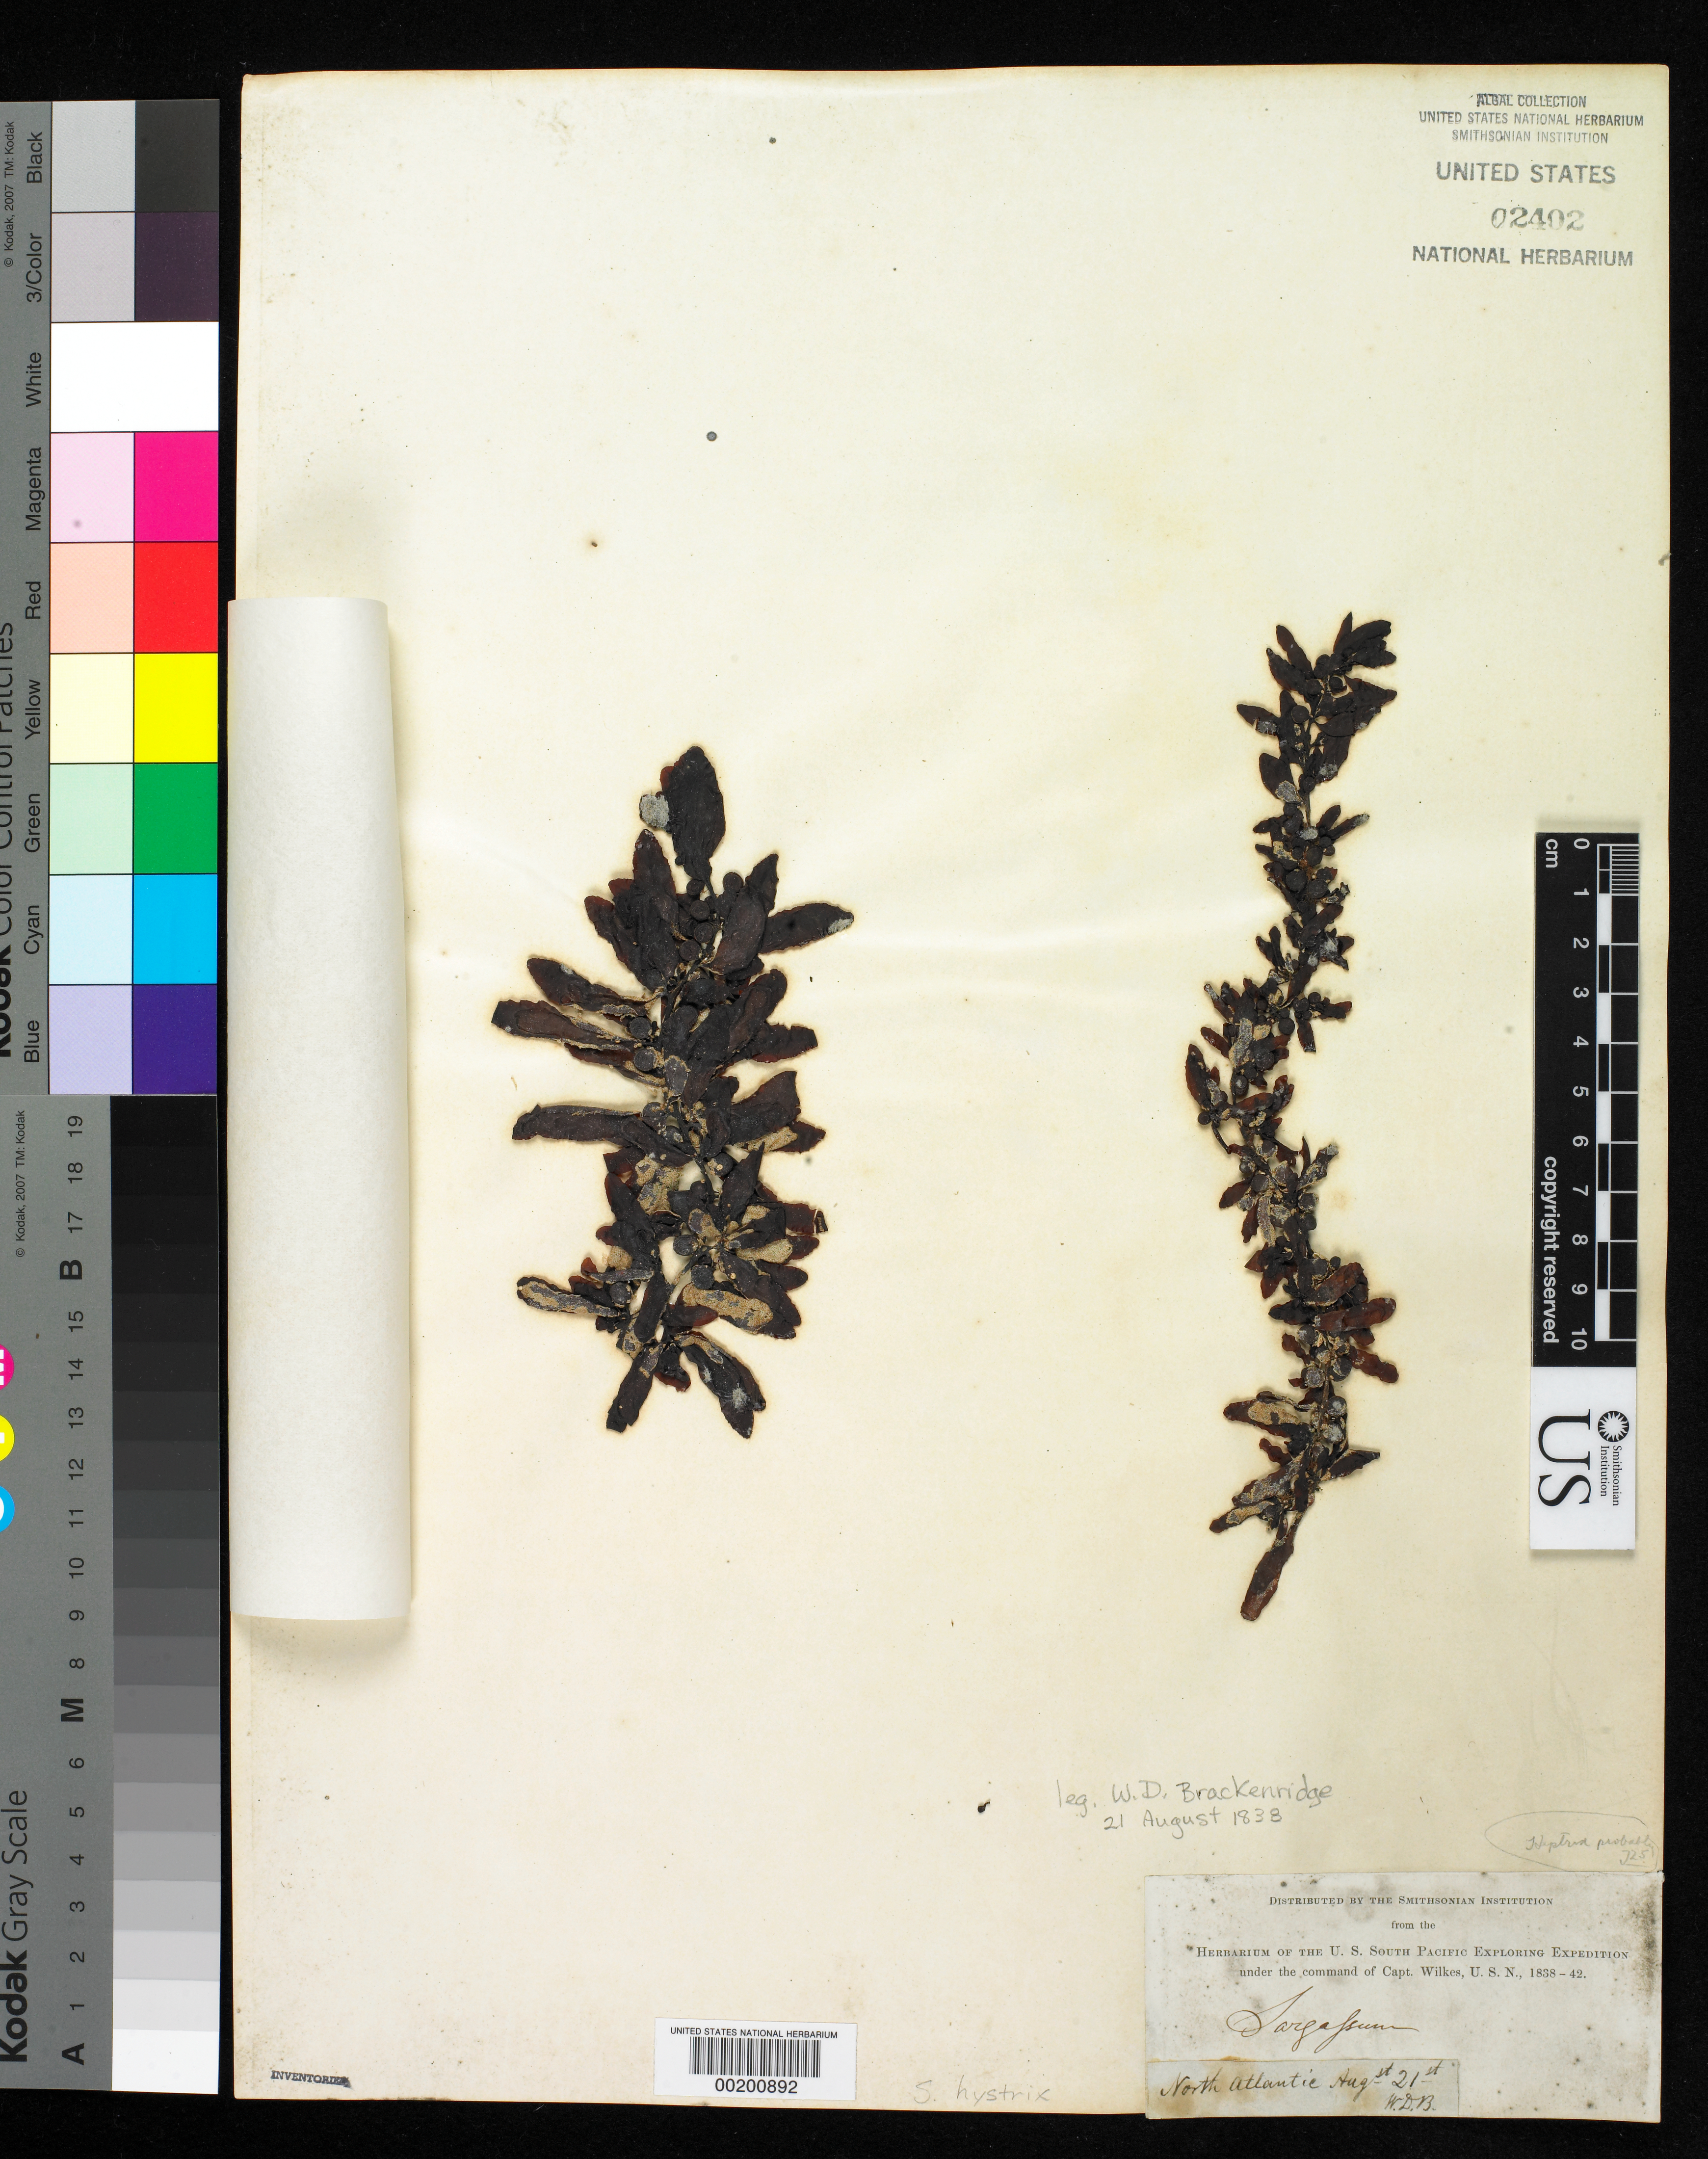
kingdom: Chromista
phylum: Ochrophyta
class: Phaeophyceae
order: Fucales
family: Sargassaceae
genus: Sargassum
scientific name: Sargassum hystrix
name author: J. Agardh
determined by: Taylor, William R.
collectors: W. D. Brackenridge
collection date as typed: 21 Aug 1838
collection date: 1838-08-21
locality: North Atlantic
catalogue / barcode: US 2402